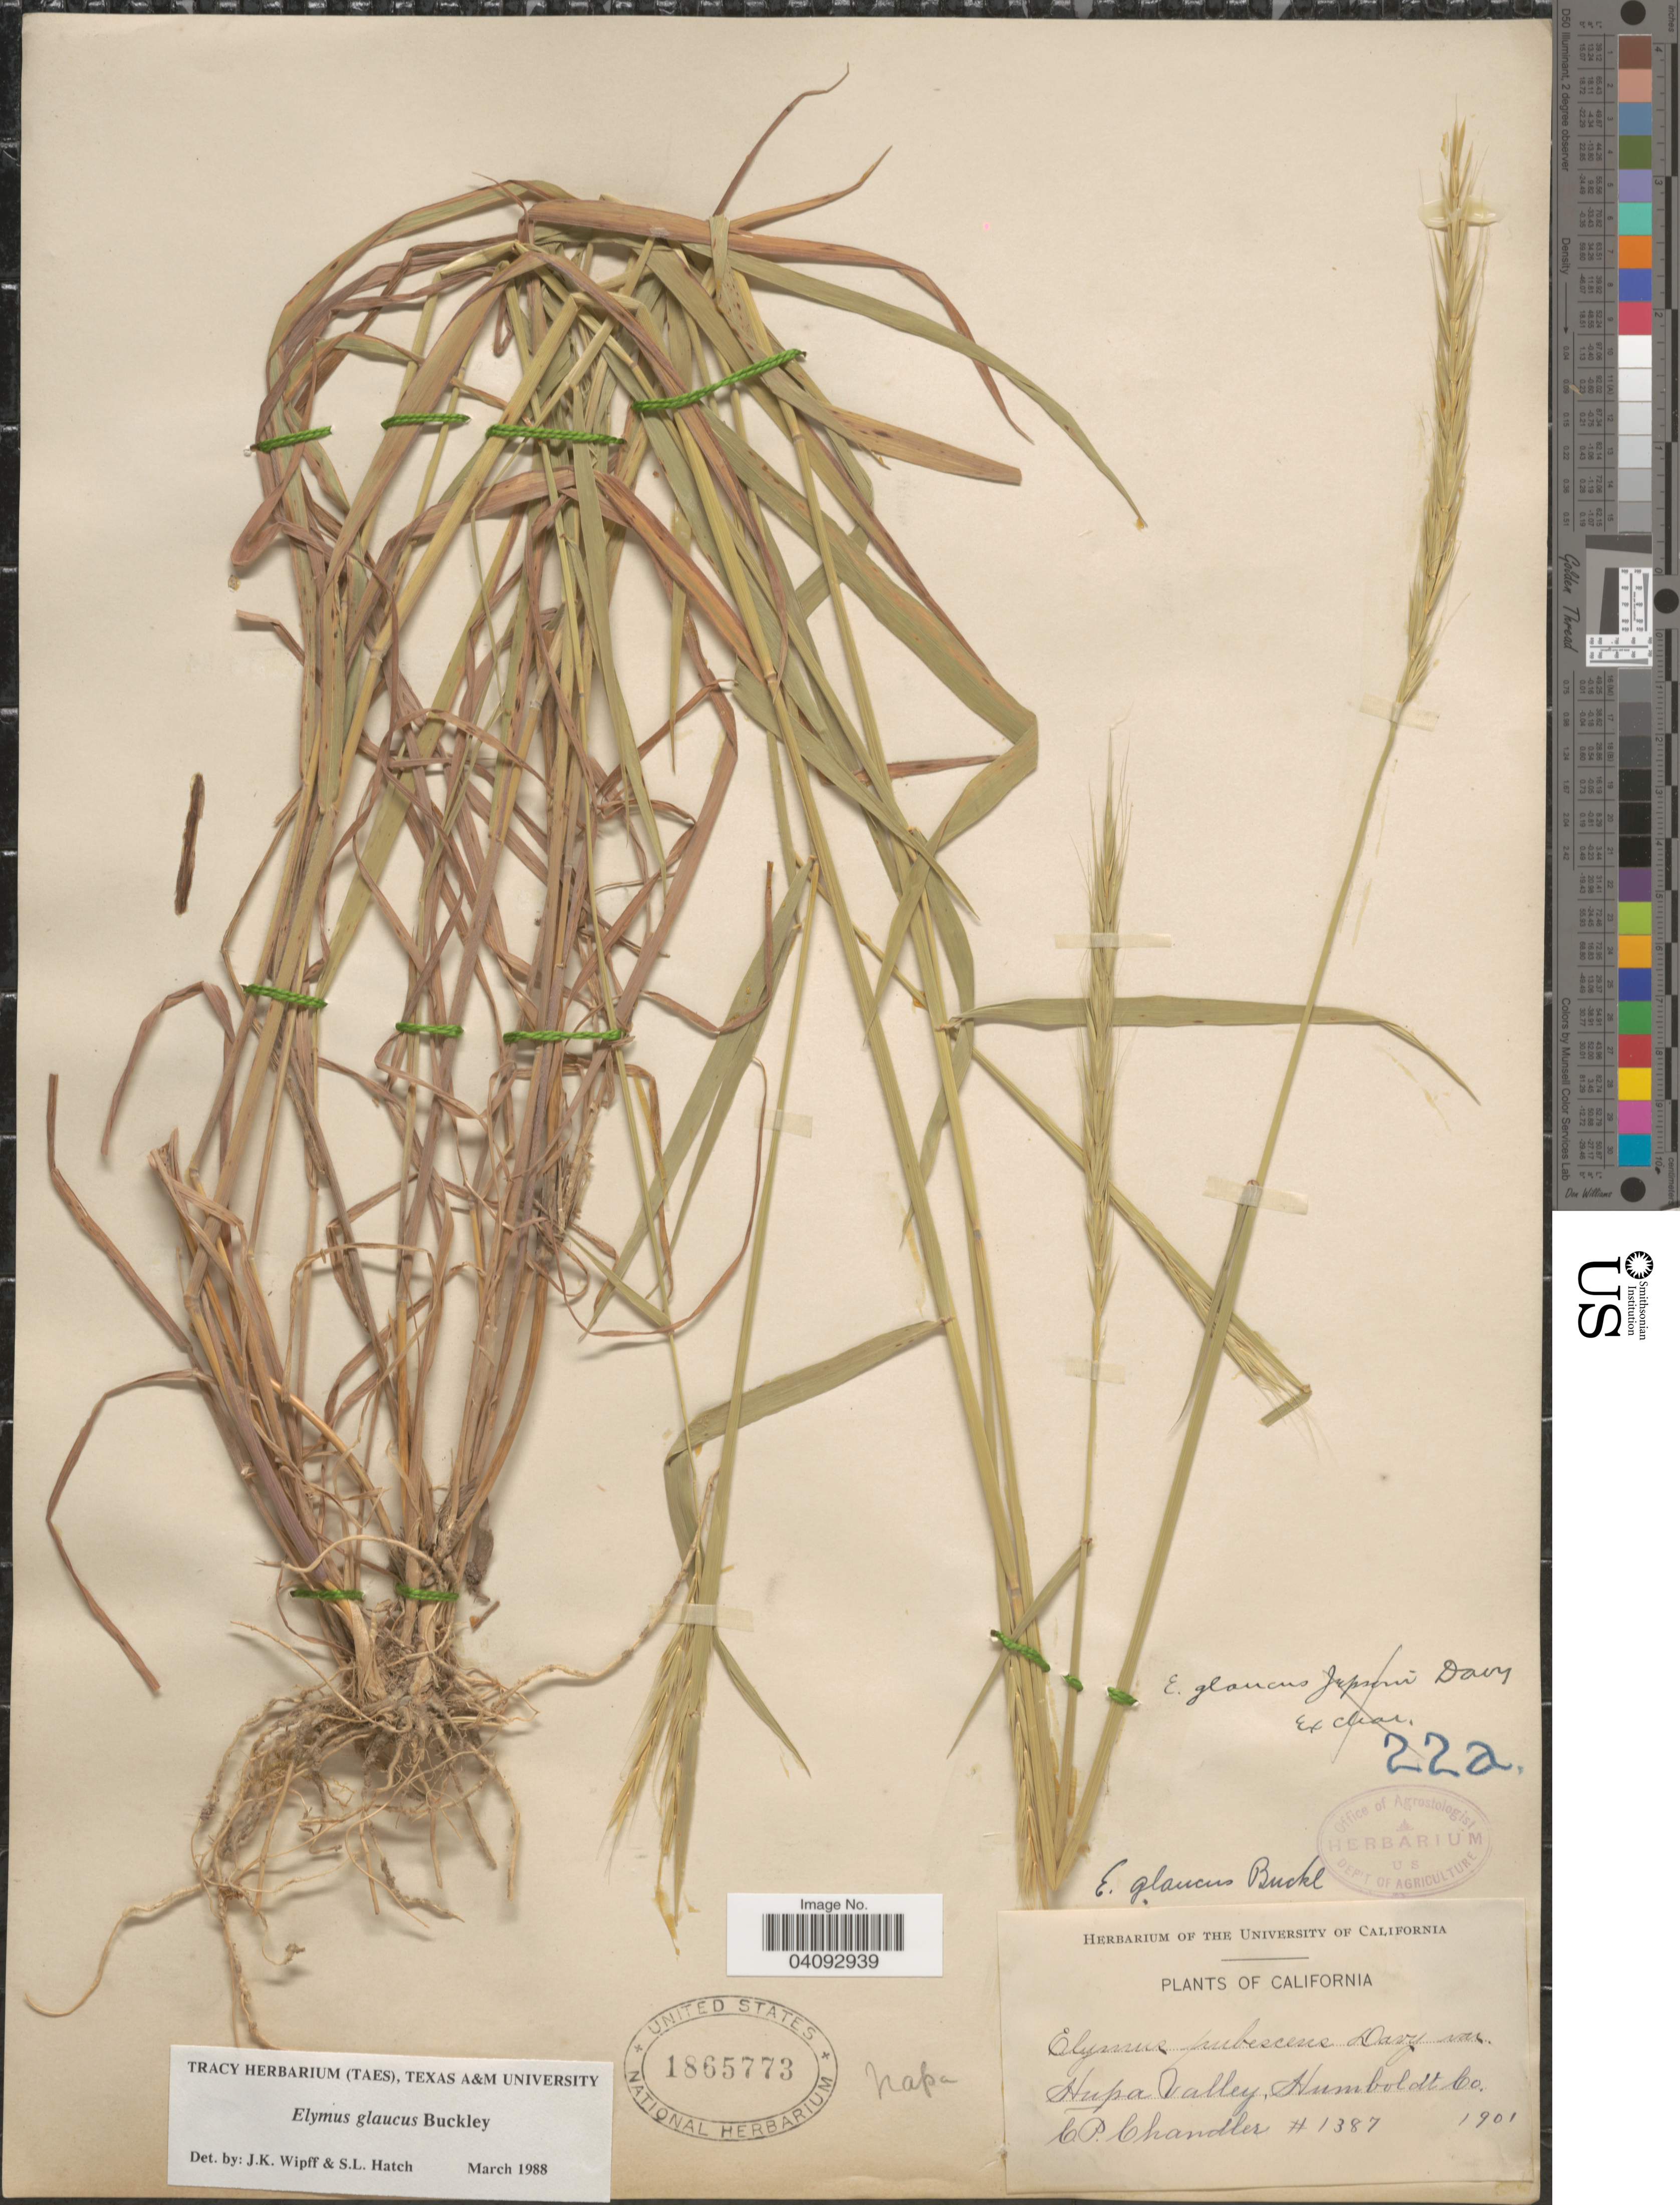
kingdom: Plantae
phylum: Tracheophyta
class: Liliopsida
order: Poales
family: Poaceae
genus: Elymus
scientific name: Elymus glaucus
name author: Buckley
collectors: C. Chandler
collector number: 1387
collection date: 1901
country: United States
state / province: California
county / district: Humboldt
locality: Hupa Valley, Humboldt Co. Napa.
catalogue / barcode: US 1865773